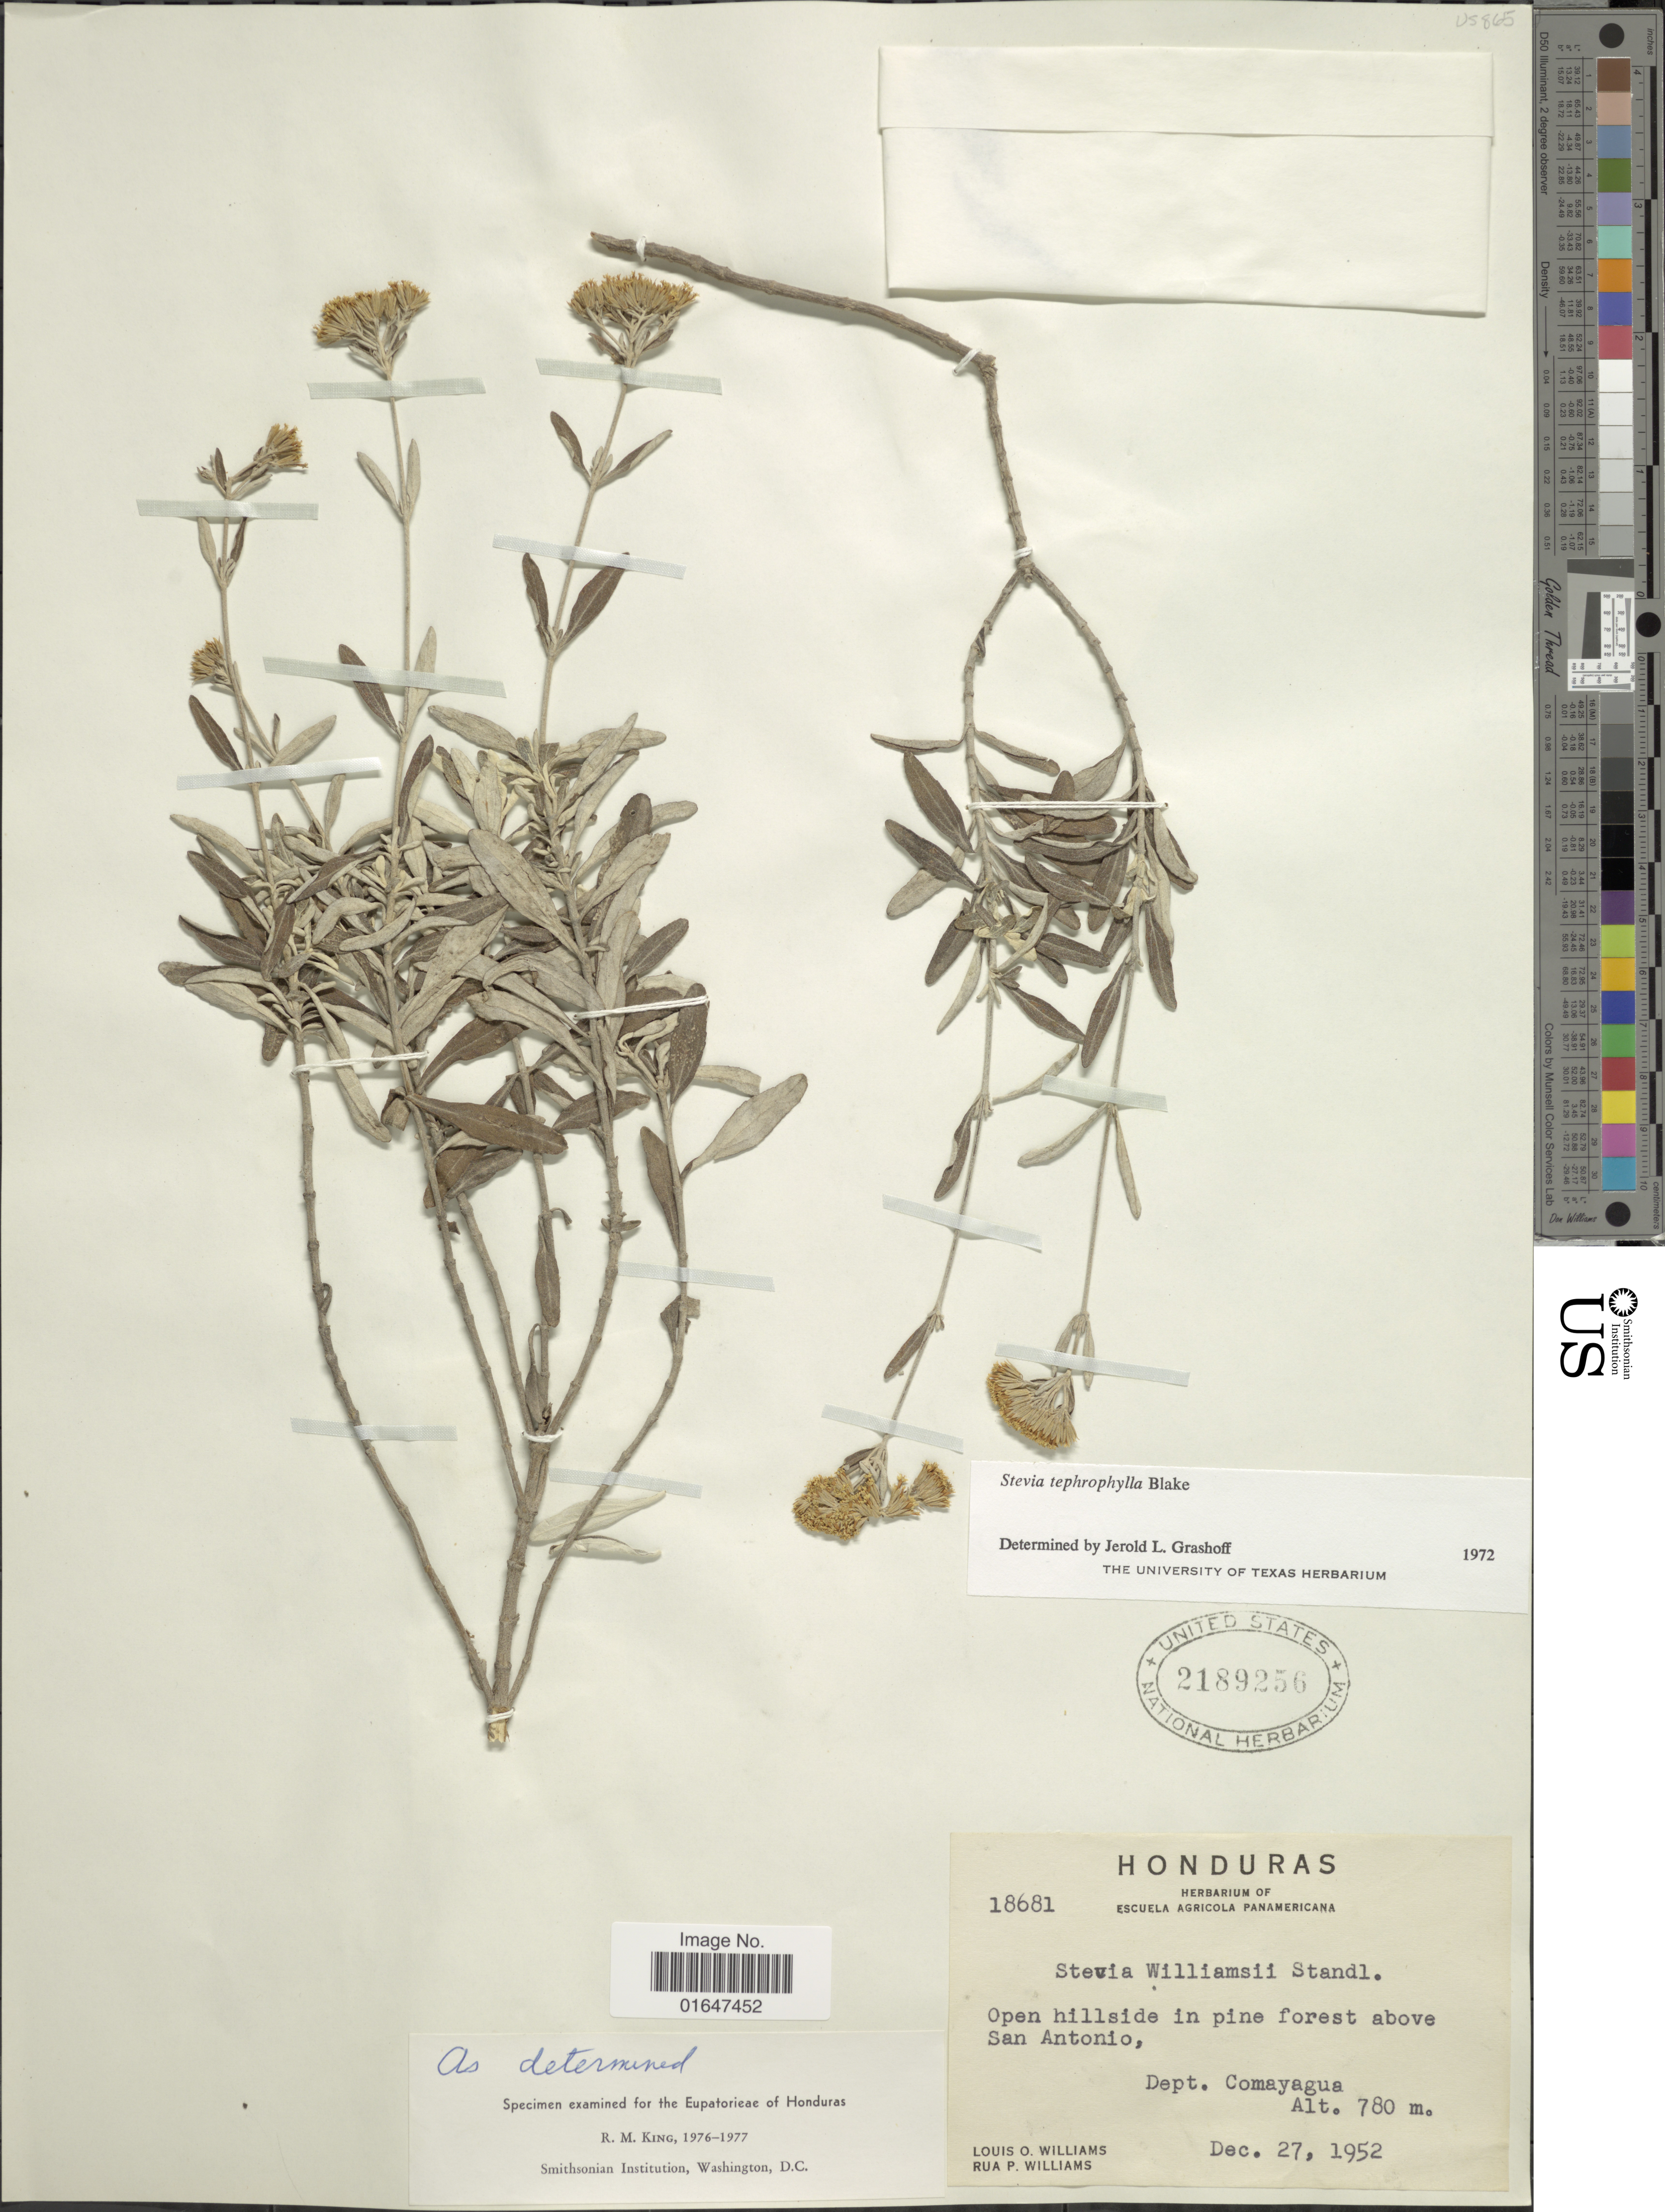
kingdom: Plantae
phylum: Tracheophyta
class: Magnoliopsida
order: Asterales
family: Asteraceae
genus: Stevia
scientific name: Stevia tephrophylla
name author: S.F. Blake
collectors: L. O. Williams & R. P. Williams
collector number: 18681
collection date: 1952-12-27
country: Honduras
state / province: Comayagua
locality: Above San Antonio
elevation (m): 780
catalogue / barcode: US 2189256